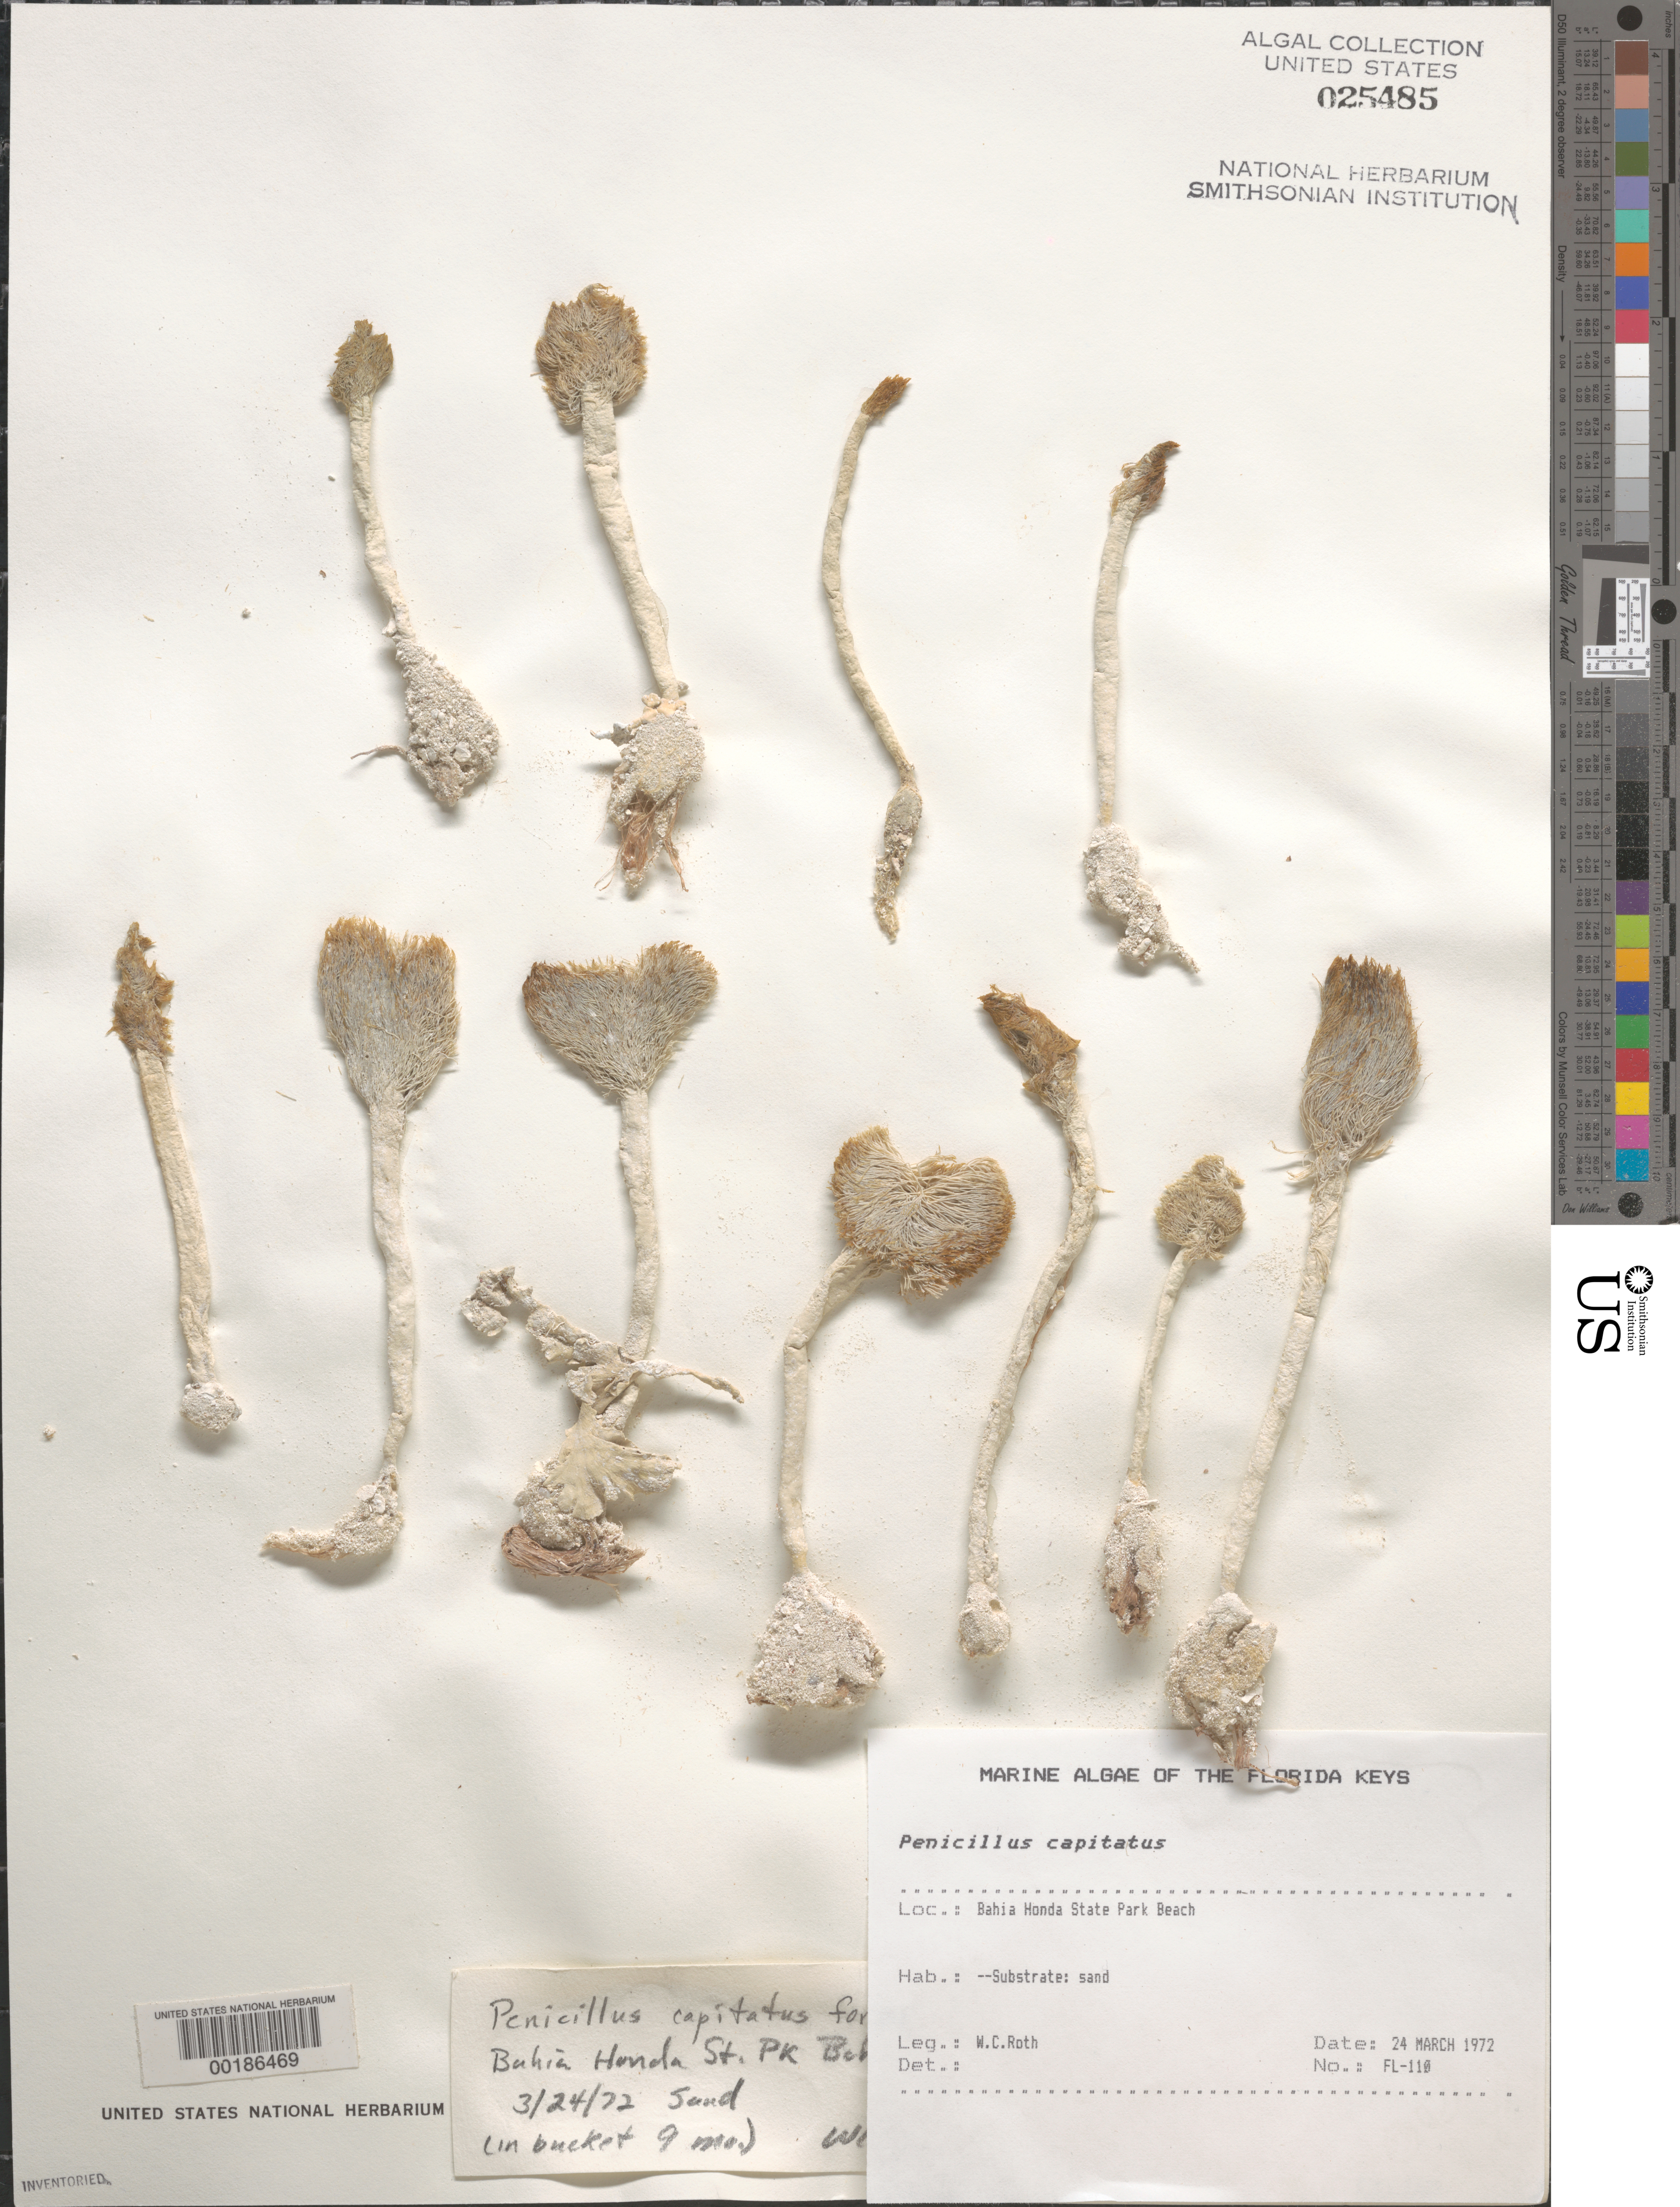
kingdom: Plantae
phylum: Chlorophyta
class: Ulvophyceae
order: Bryopsidales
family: Udoteaceae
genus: Penicillus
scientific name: Penicillus capitatus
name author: Lam.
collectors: W. C. Roth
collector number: FL-110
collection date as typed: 24 Mar 1972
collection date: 1972-03-24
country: United States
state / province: Florida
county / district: Monroe County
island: Bahia Honda Key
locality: Bahia Honda State Park beach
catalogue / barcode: US 25485